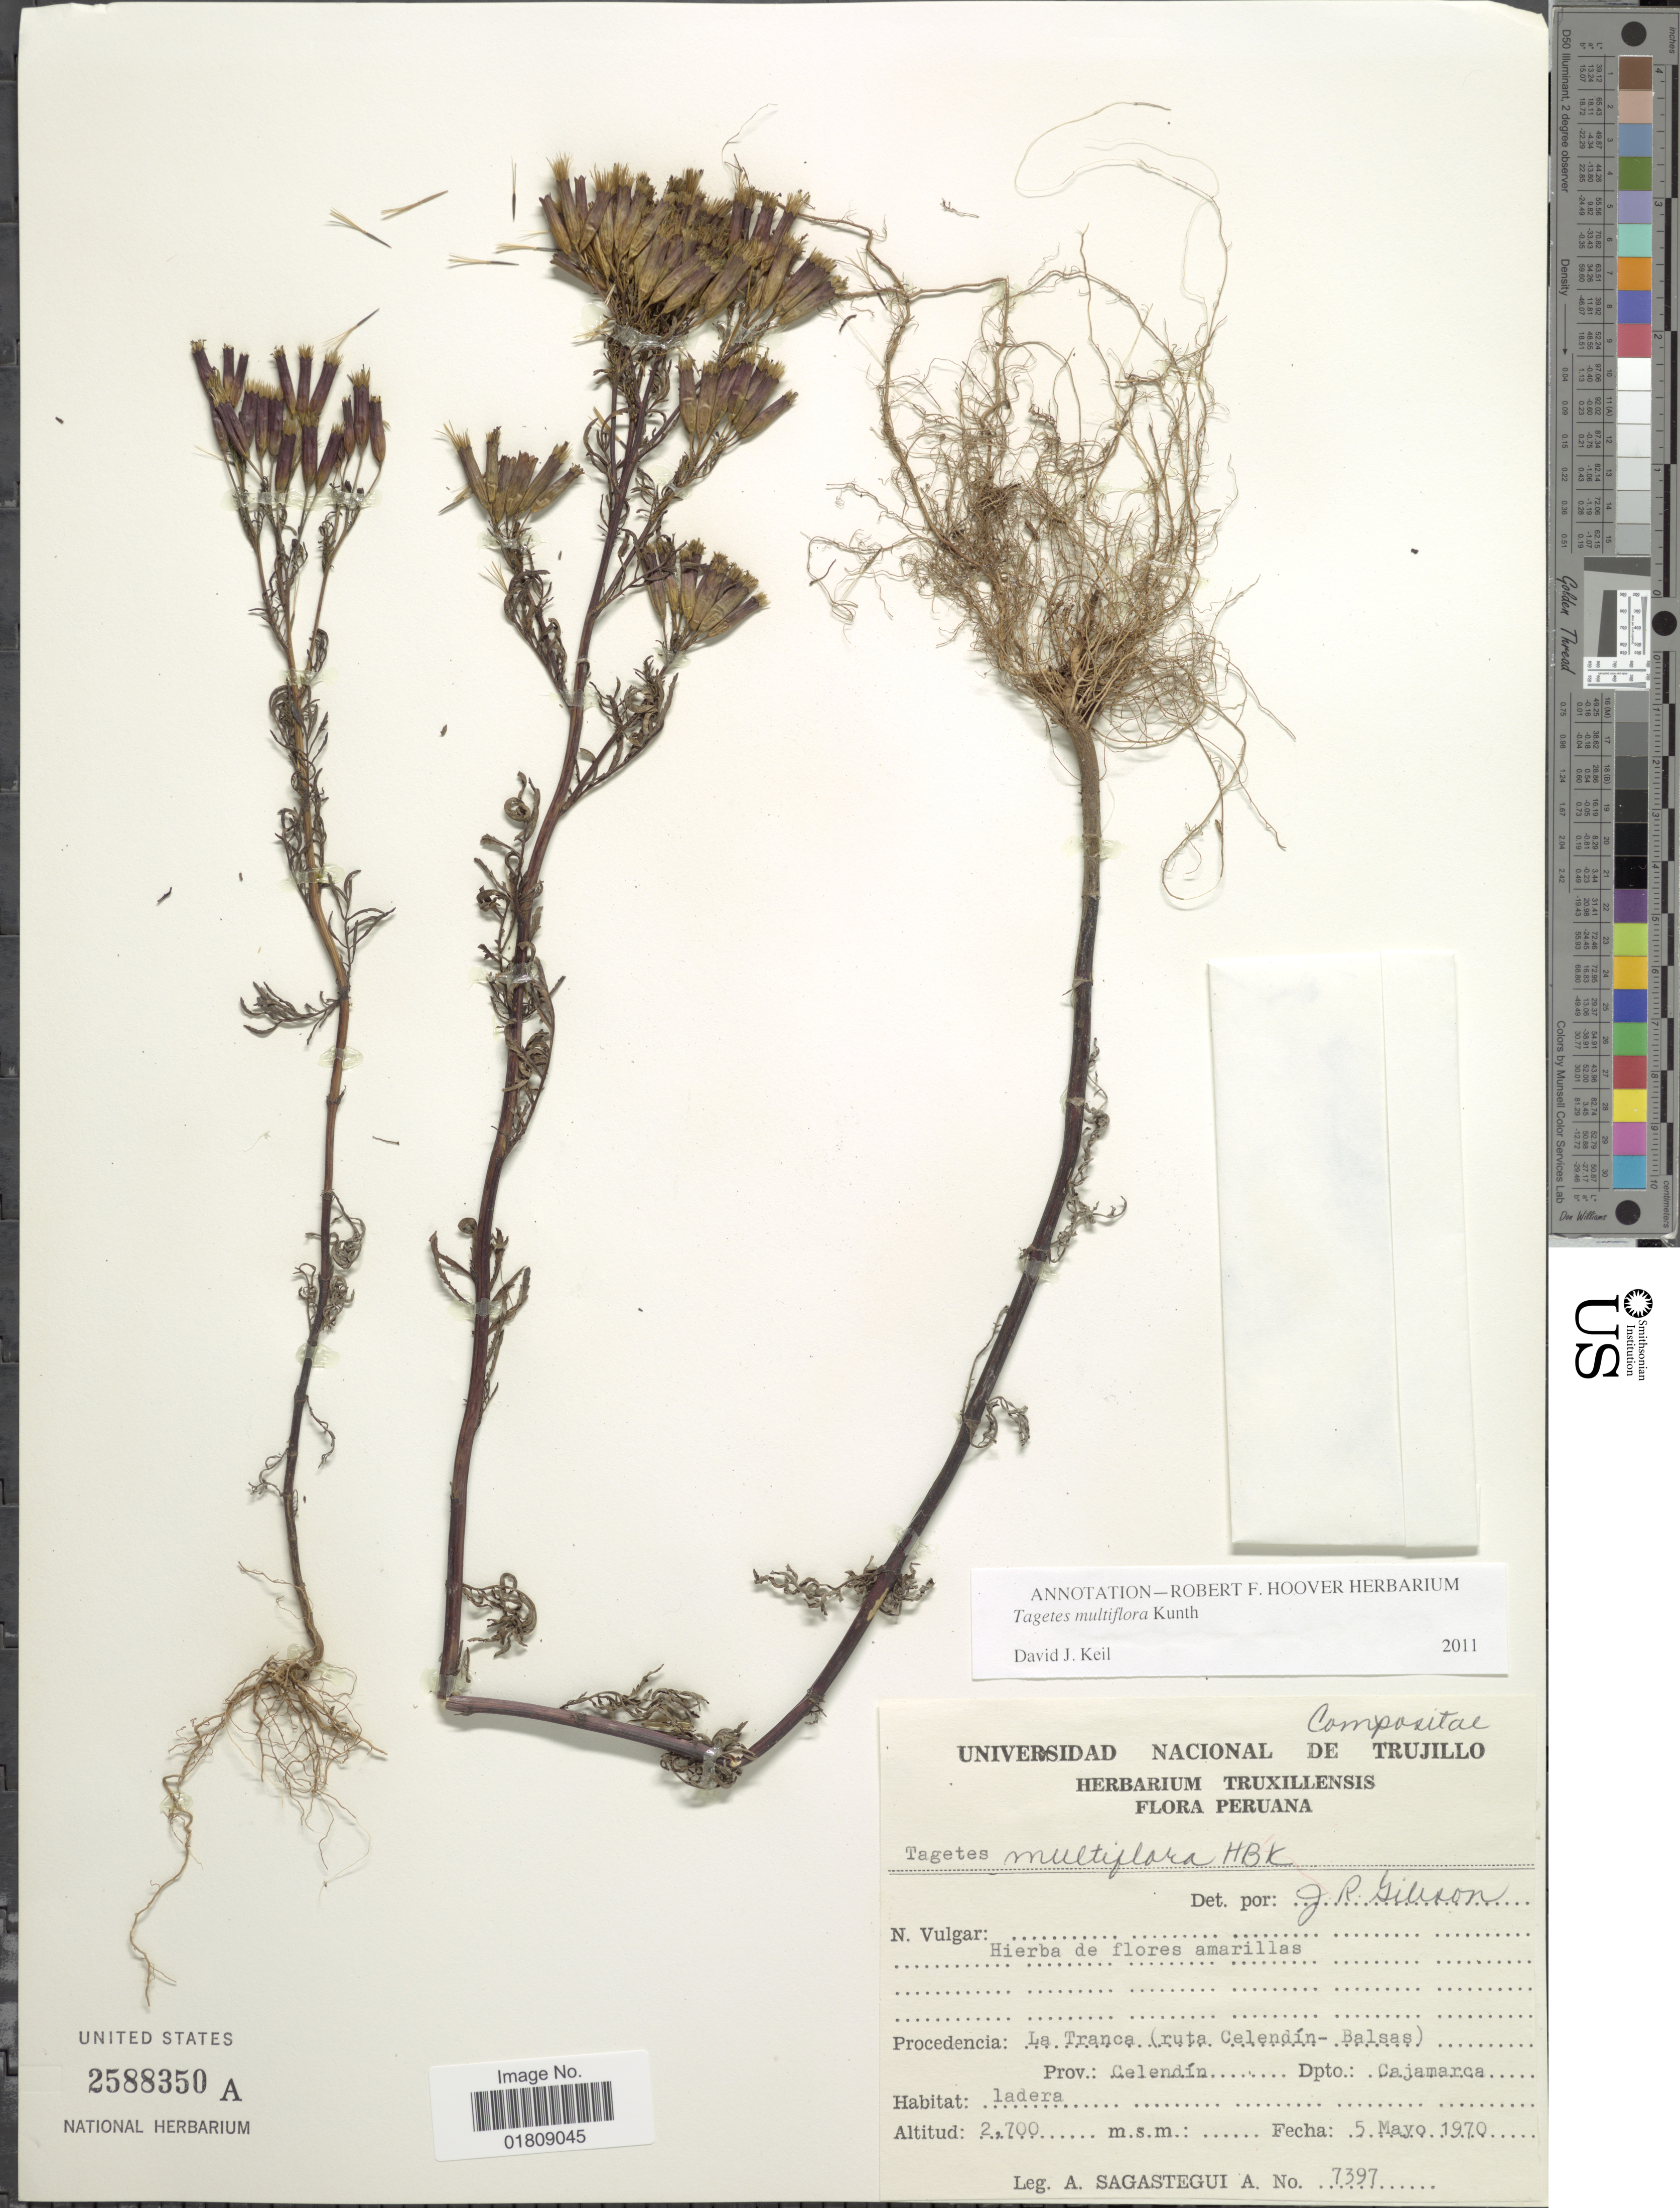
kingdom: Plantae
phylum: Tracheophyta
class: Magnoliopsida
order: Asterales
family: Asteraceae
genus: Tagetes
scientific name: Tagetes multiflora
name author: Kunth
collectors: A. Sagástegui A.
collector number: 7397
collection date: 1970-05-05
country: Peru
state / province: Cajamarca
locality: La Tranca (ruta Celendin-Balsas), Prov. Celendin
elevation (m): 2700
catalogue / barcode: US 2588350A